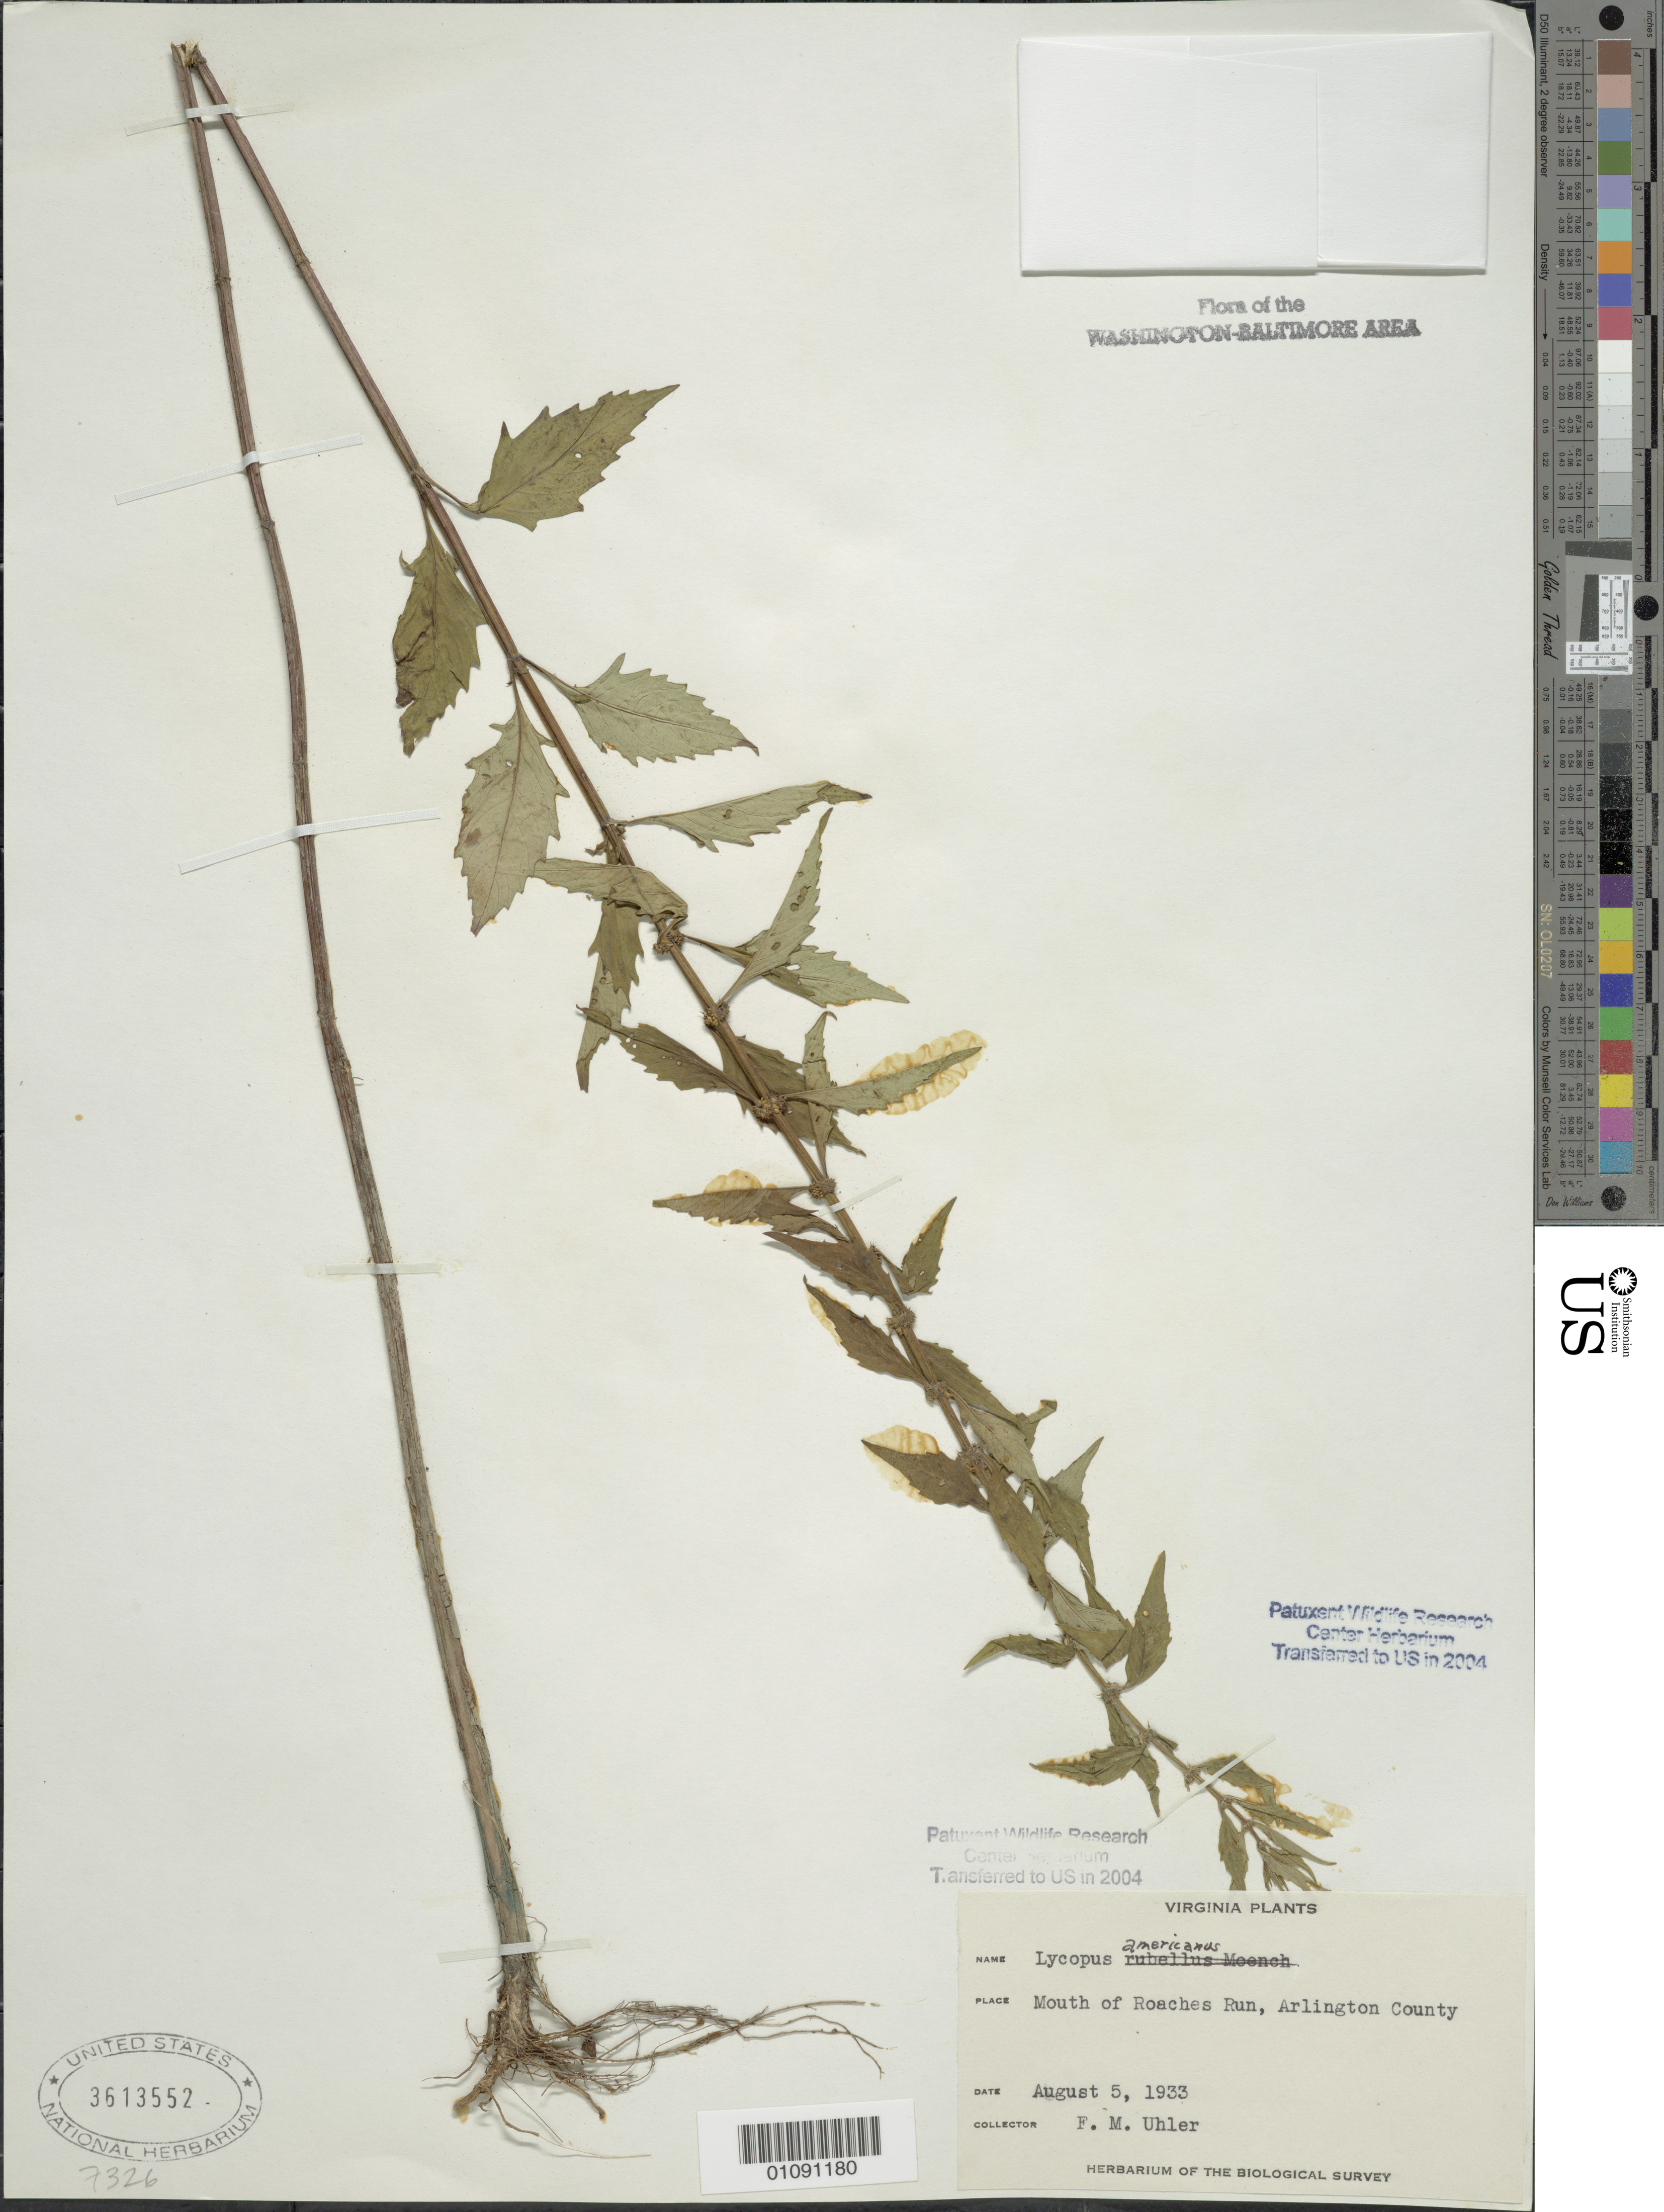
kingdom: Plantae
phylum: Tracheophyta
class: Magnoliopsida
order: Lamiales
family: Lamiaceae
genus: Lycopus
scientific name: Lycopus americanus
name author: Muhl. ex W.P.C. Barton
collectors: F. M. Uhler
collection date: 1933-08-05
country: United States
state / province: Virginia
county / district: Arlington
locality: Mouth of Roaches Run.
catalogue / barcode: US 3613552